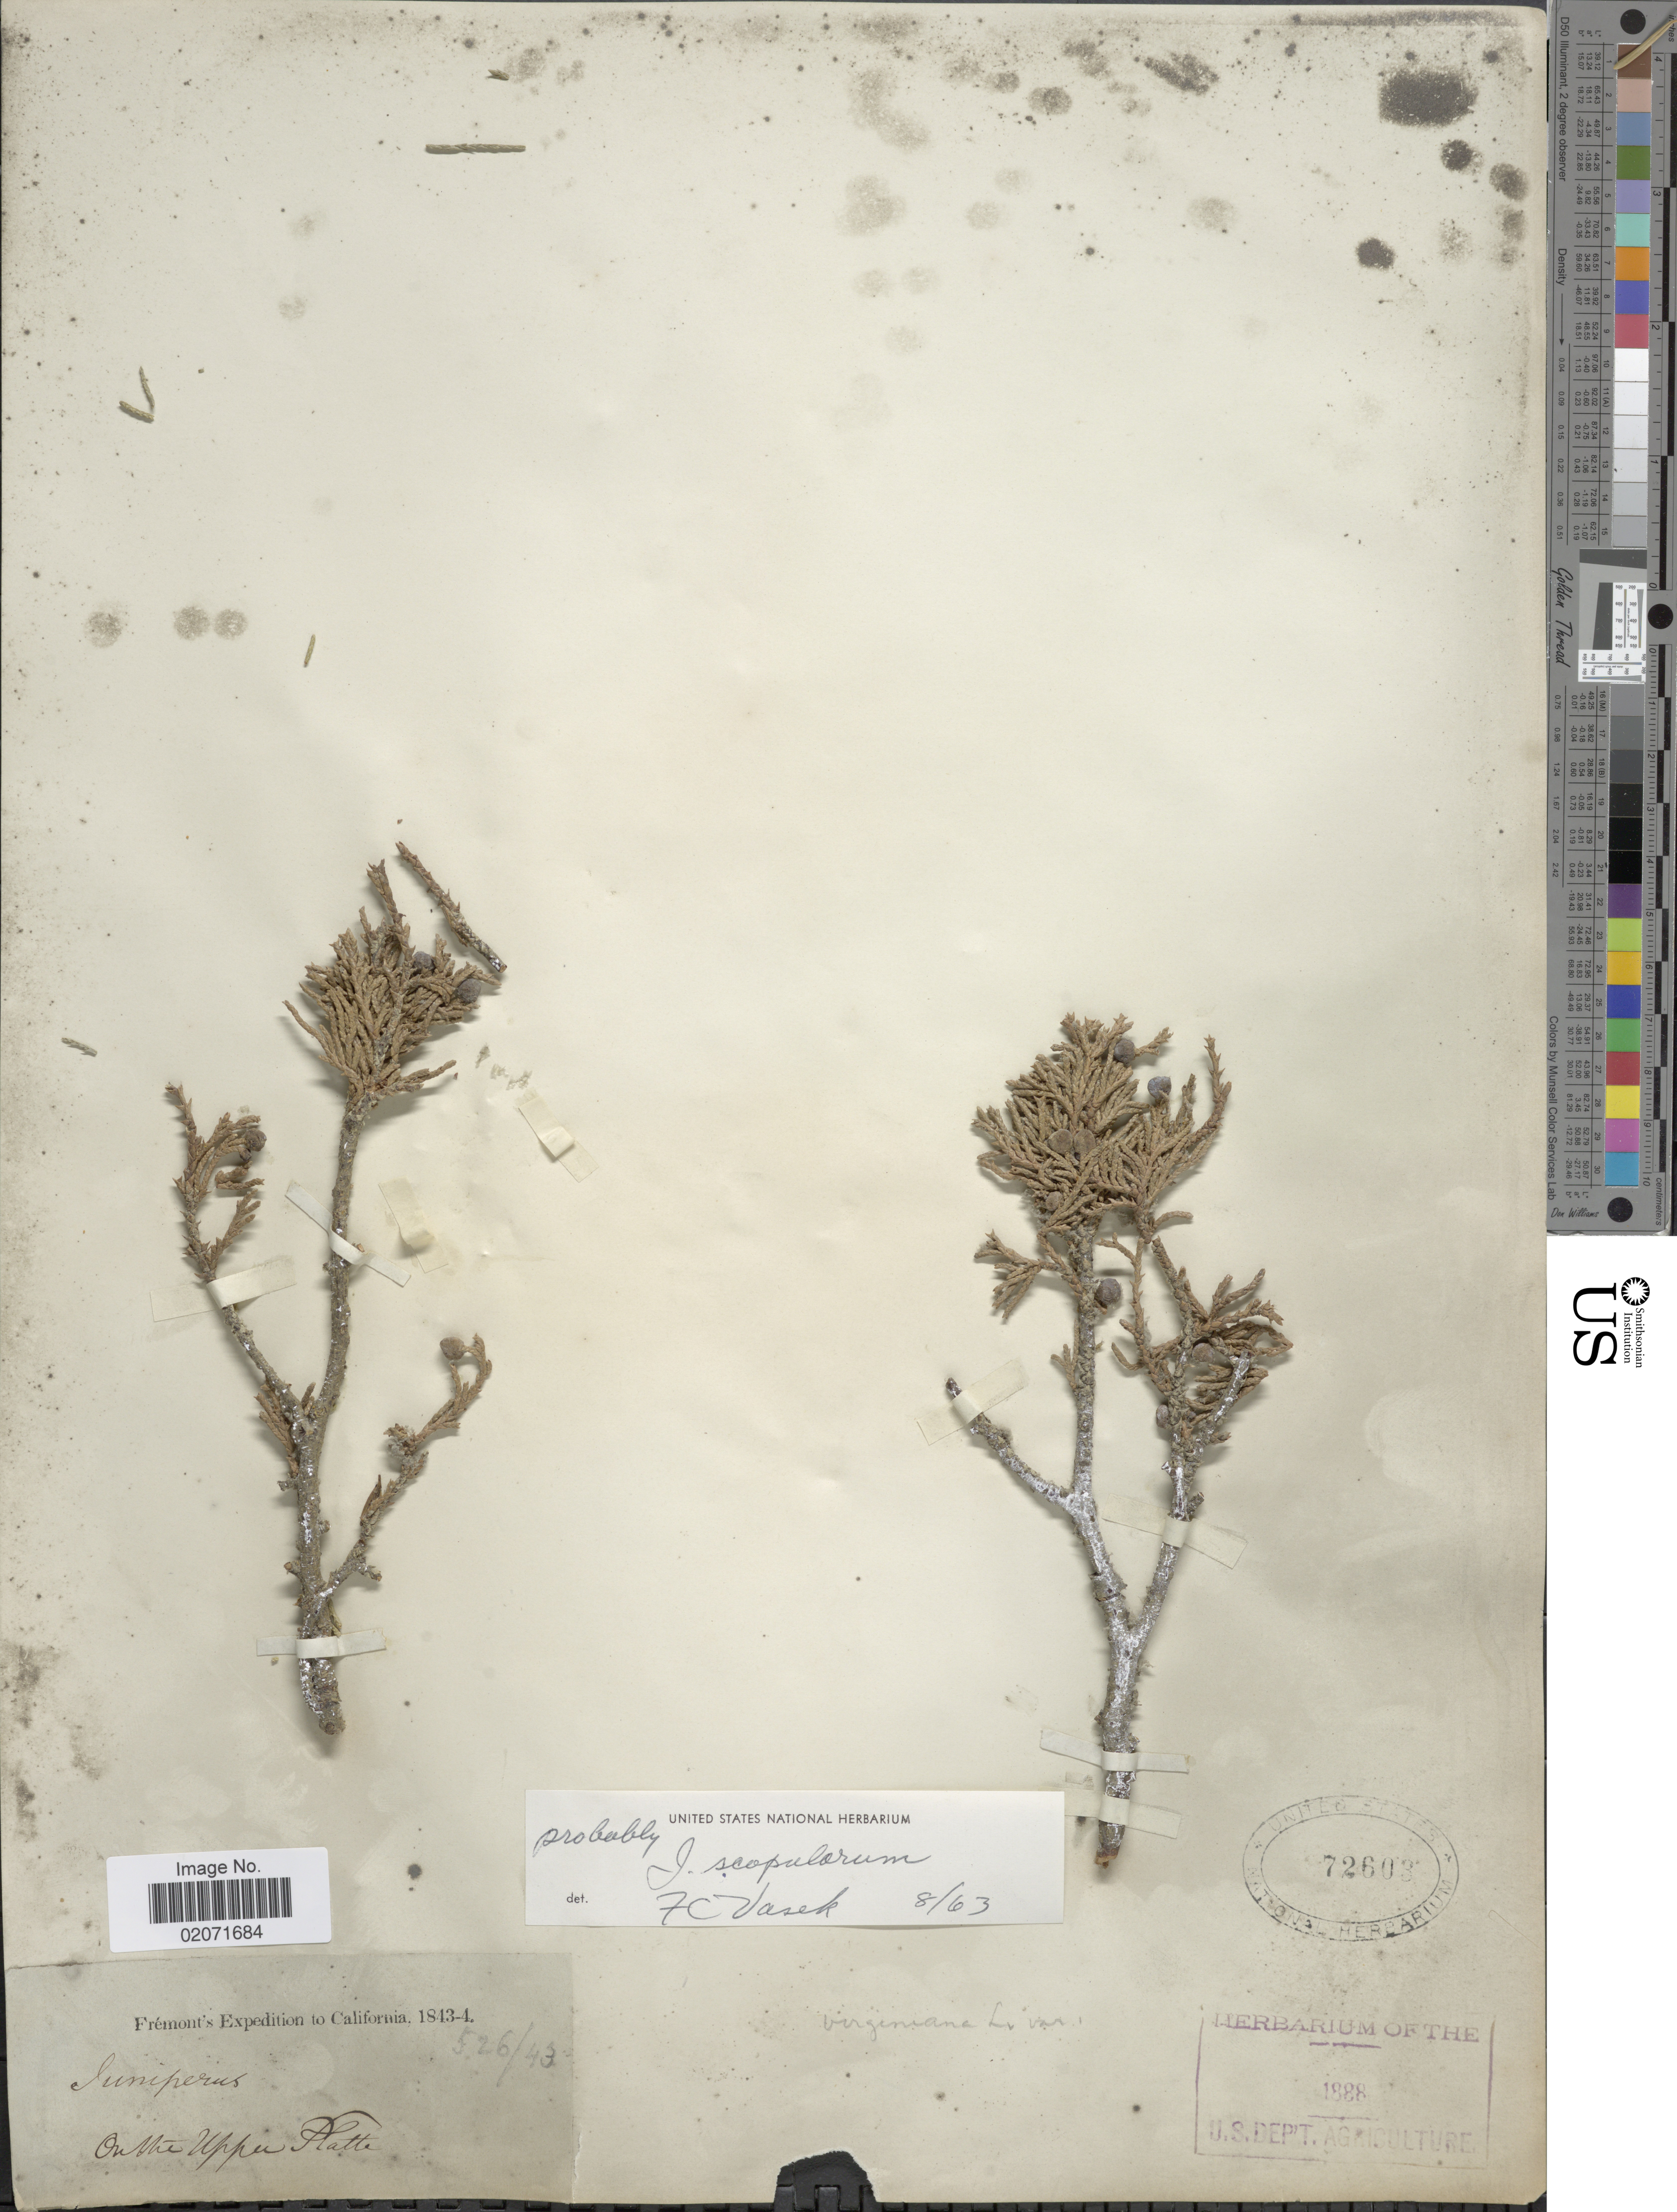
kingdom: Plantae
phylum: Tracheophyta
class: Pinopsida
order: Pinales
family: Cupressaceae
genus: Juniperus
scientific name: Juniperus scopulorum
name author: Sarg.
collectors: Fremont Exped.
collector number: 526/43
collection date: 1843/1844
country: United States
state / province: California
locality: On the Upper Plate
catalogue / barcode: US 72603